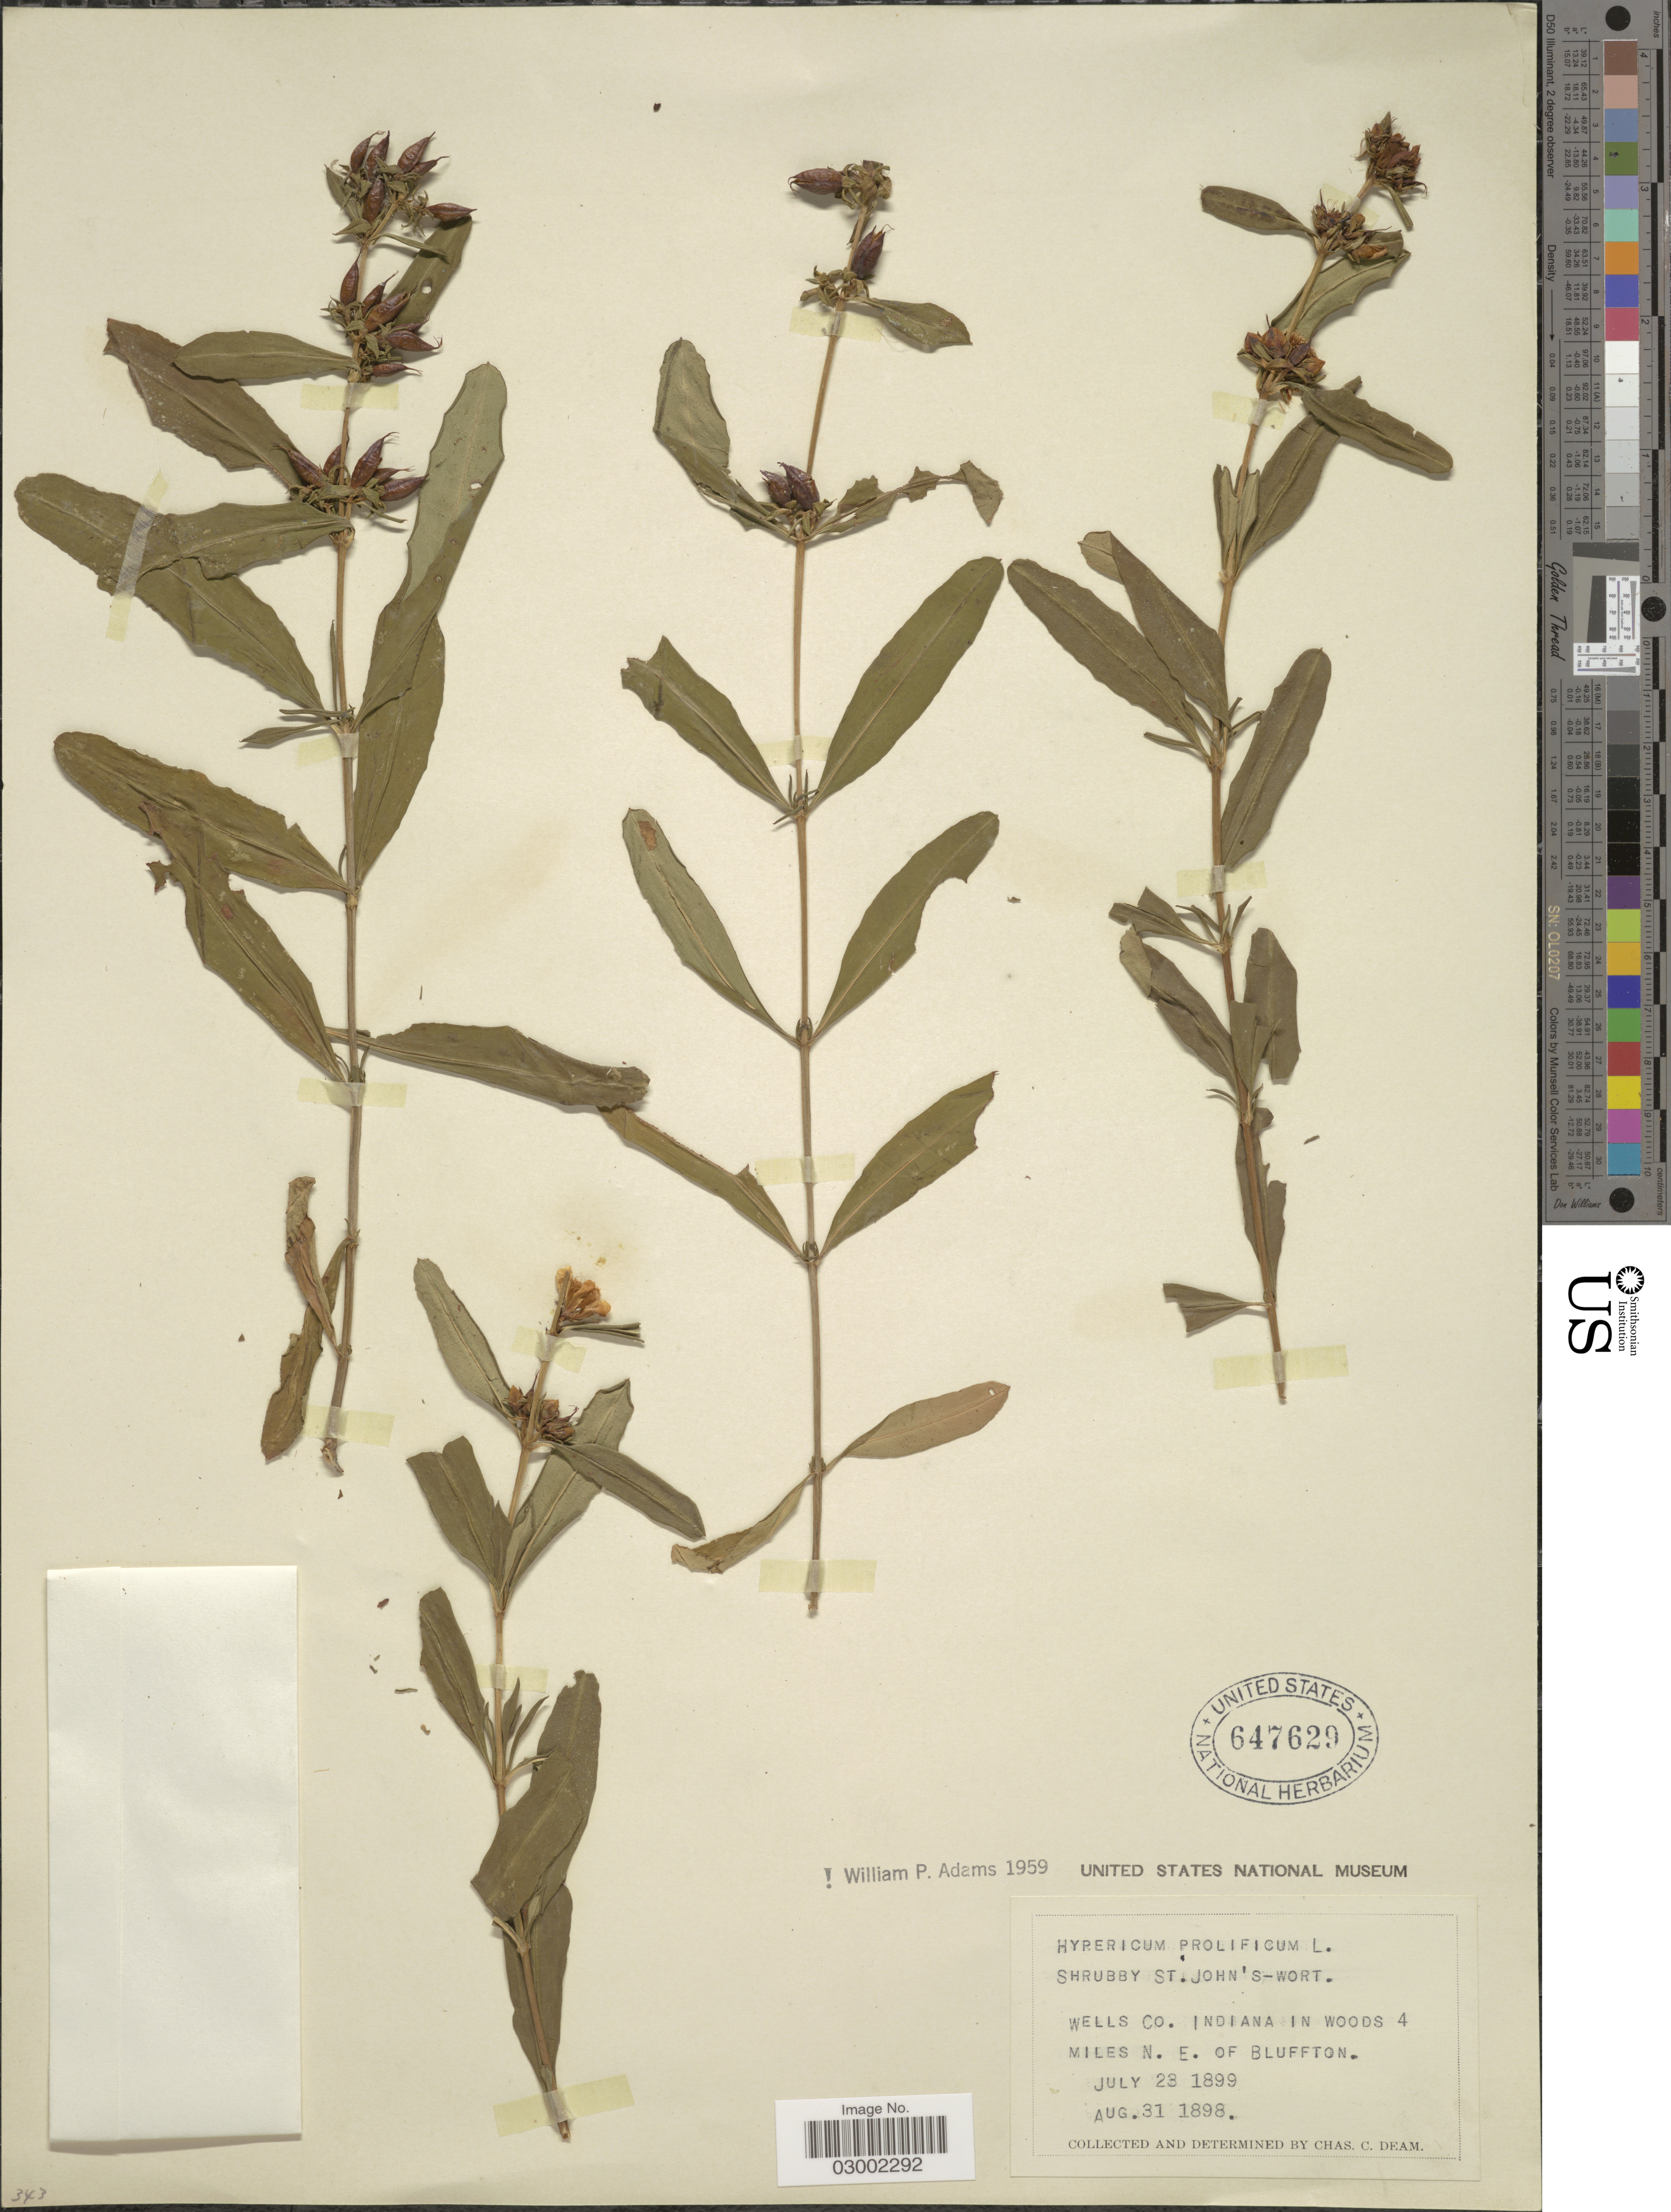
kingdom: Plantae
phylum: Tracheophyta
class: Magnoliopsida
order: Malpighiales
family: Hypericaceae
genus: Hypericum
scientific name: Hypericum prolificum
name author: L.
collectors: C. C. Deam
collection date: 1898-08-31/1899-07-23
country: United States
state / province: Indiana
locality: Wells Co., Indiana in woods 4 miles N. E. of Bluffton.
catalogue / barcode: US 647629